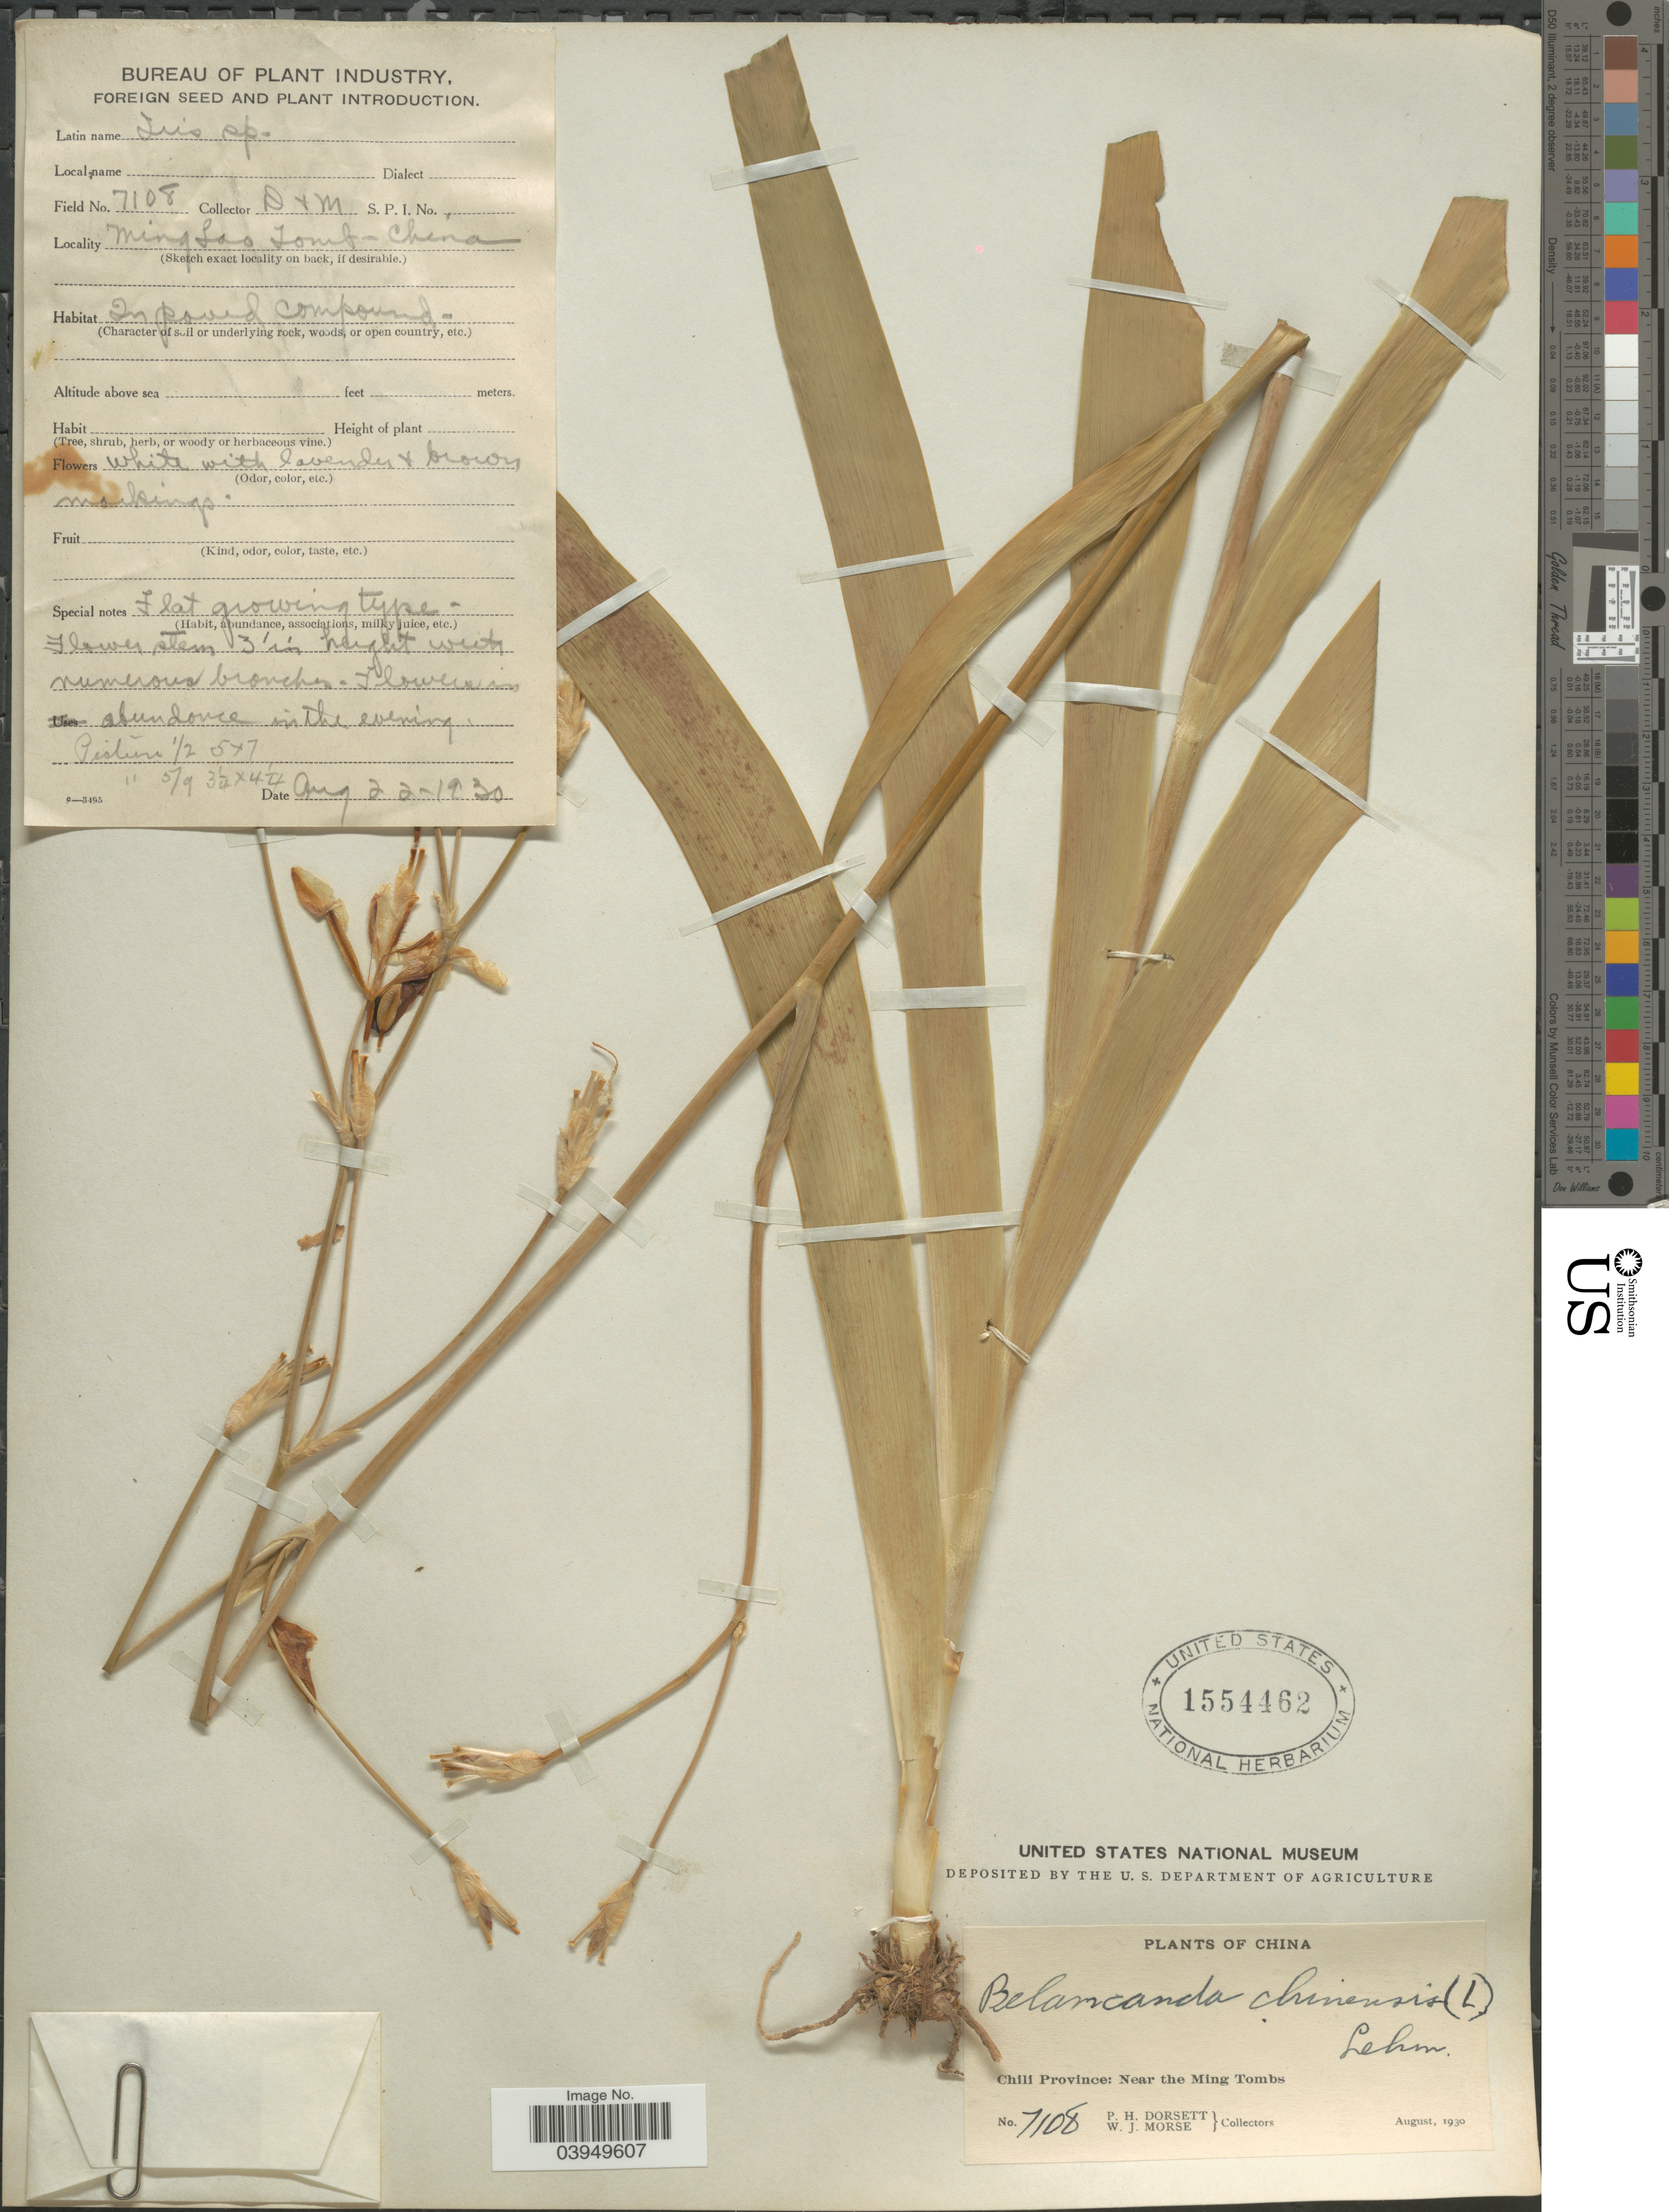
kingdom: Plantae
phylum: Tracheophyta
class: Liliopsida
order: Asparagales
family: Iridaceae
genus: Iris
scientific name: Iris chinensis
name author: Curtis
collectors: P. H. Dorsett & W. J. Morse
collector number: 7108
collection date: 1930-08-22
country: China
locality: Chili Province: Near the Ming Tombs. Ming Lao Tomb.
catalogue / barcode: US 1554462